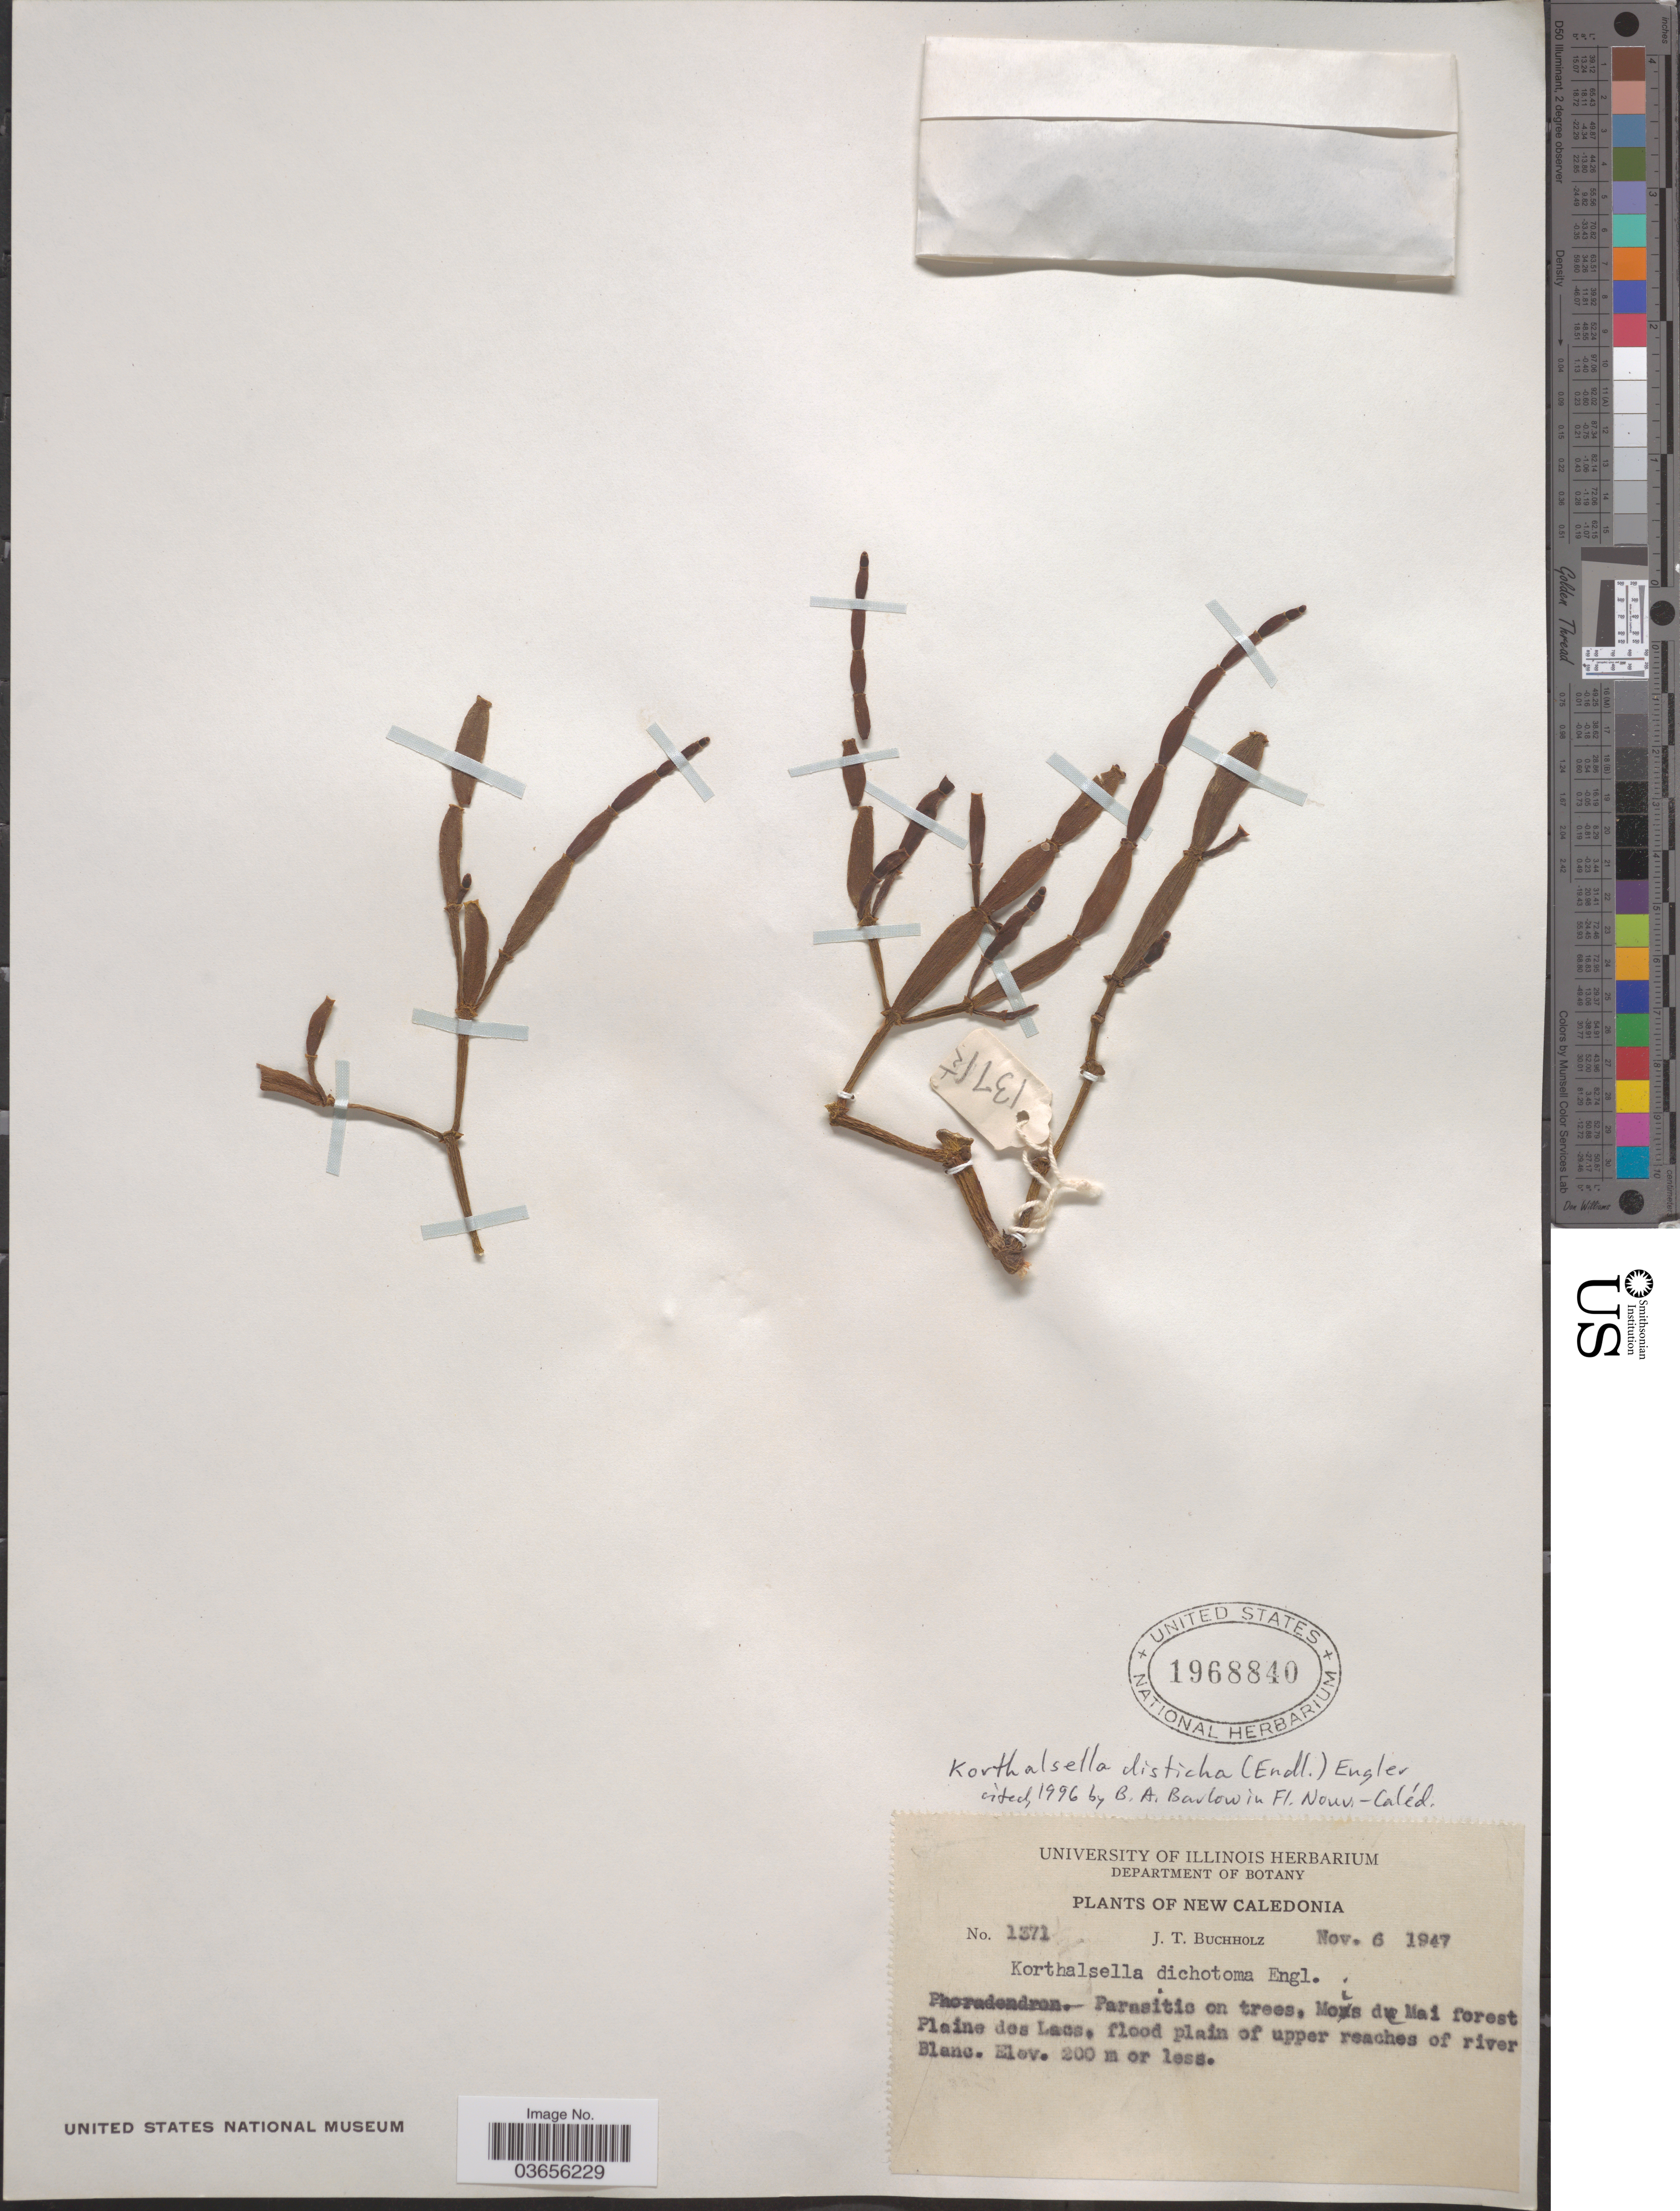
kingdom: Plantae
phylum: Tracheophyta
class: Magnoliopsida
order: Santalales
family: Viscaceae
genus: Korthalsella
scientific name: Korthalsella disticha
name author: (Endl.) Engl.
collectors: J. T. Buchholz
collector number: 1371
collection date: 1947-11-06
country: New Caledonia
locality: Mois du [interpreted] Mai forest. Plaine des Lacs, flood plain of upper reaches of river Blanc.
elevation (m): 200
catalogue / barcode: US 1968840